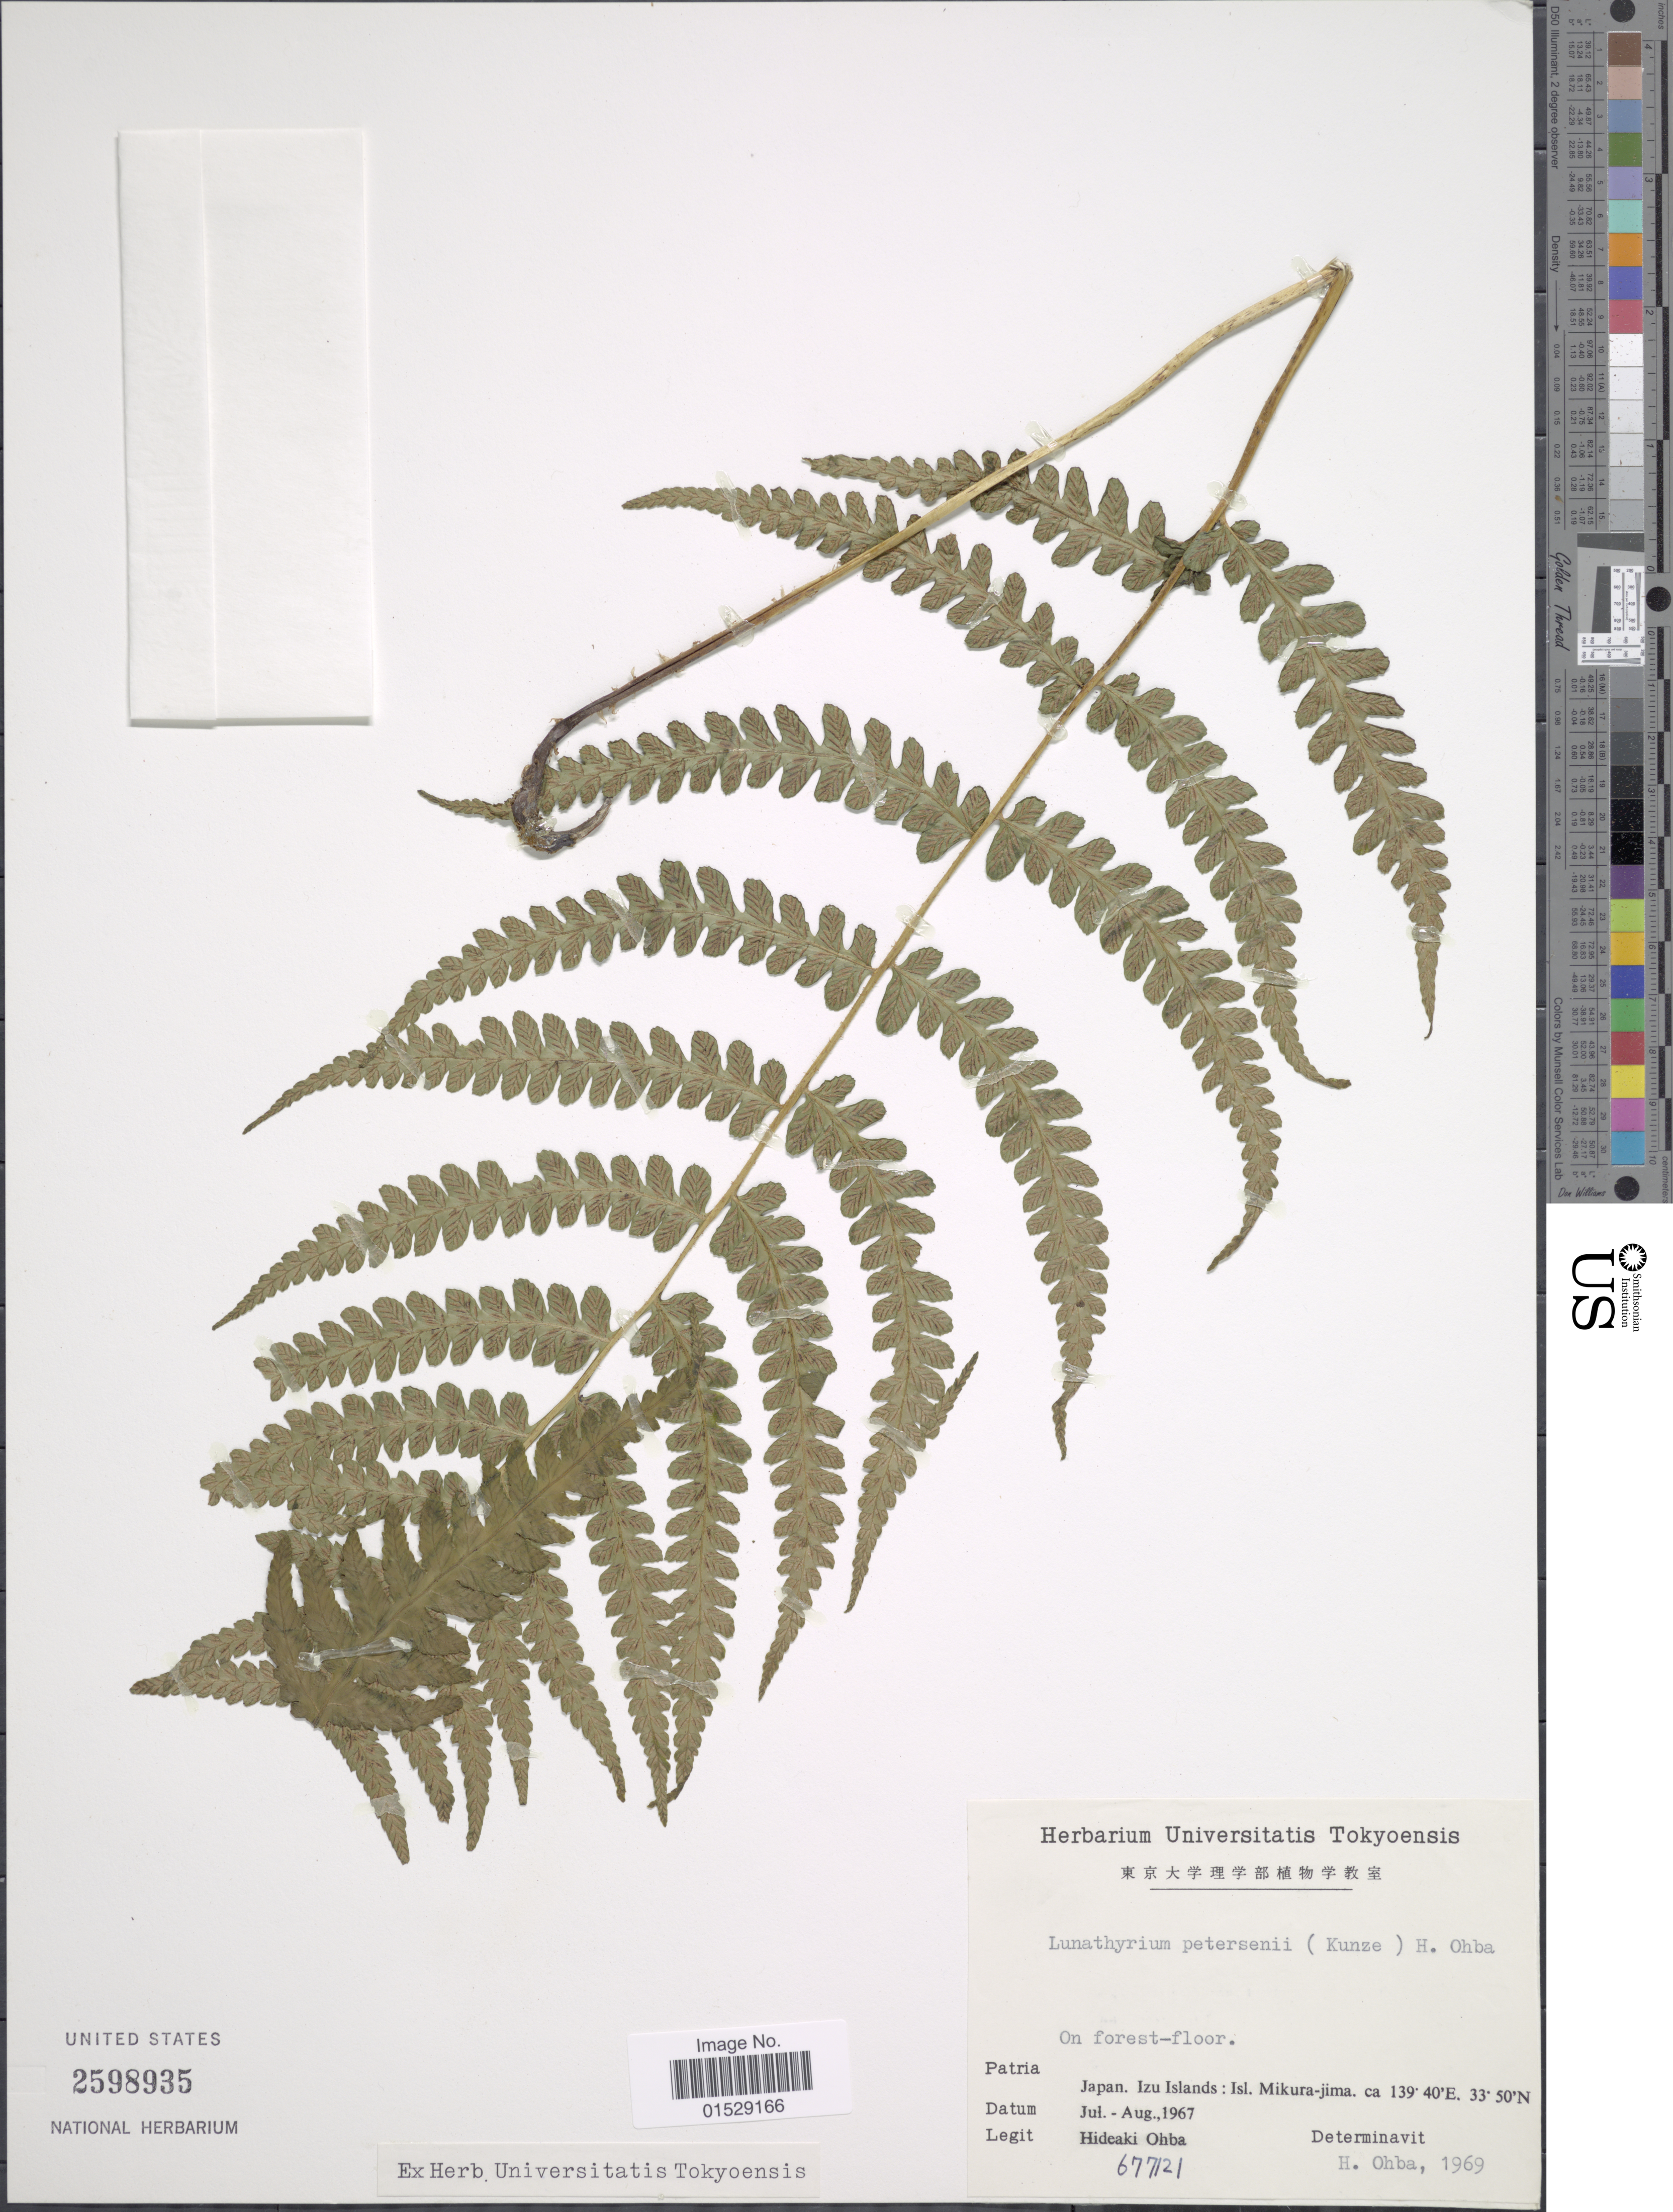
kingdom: Plantae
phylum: Tracheophyta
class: Polypodiopsida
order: Polypodiales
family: Athyriaceae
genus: Deparia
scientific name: Deparia petersenii var. petersenii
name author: (Kunze) M. Kato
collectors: H. Ohba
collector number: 677121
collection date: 1967-07/1967-08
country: Japan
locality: Japan, Izu Islands: Isl. Mikura-jima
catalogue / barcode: US 2598935